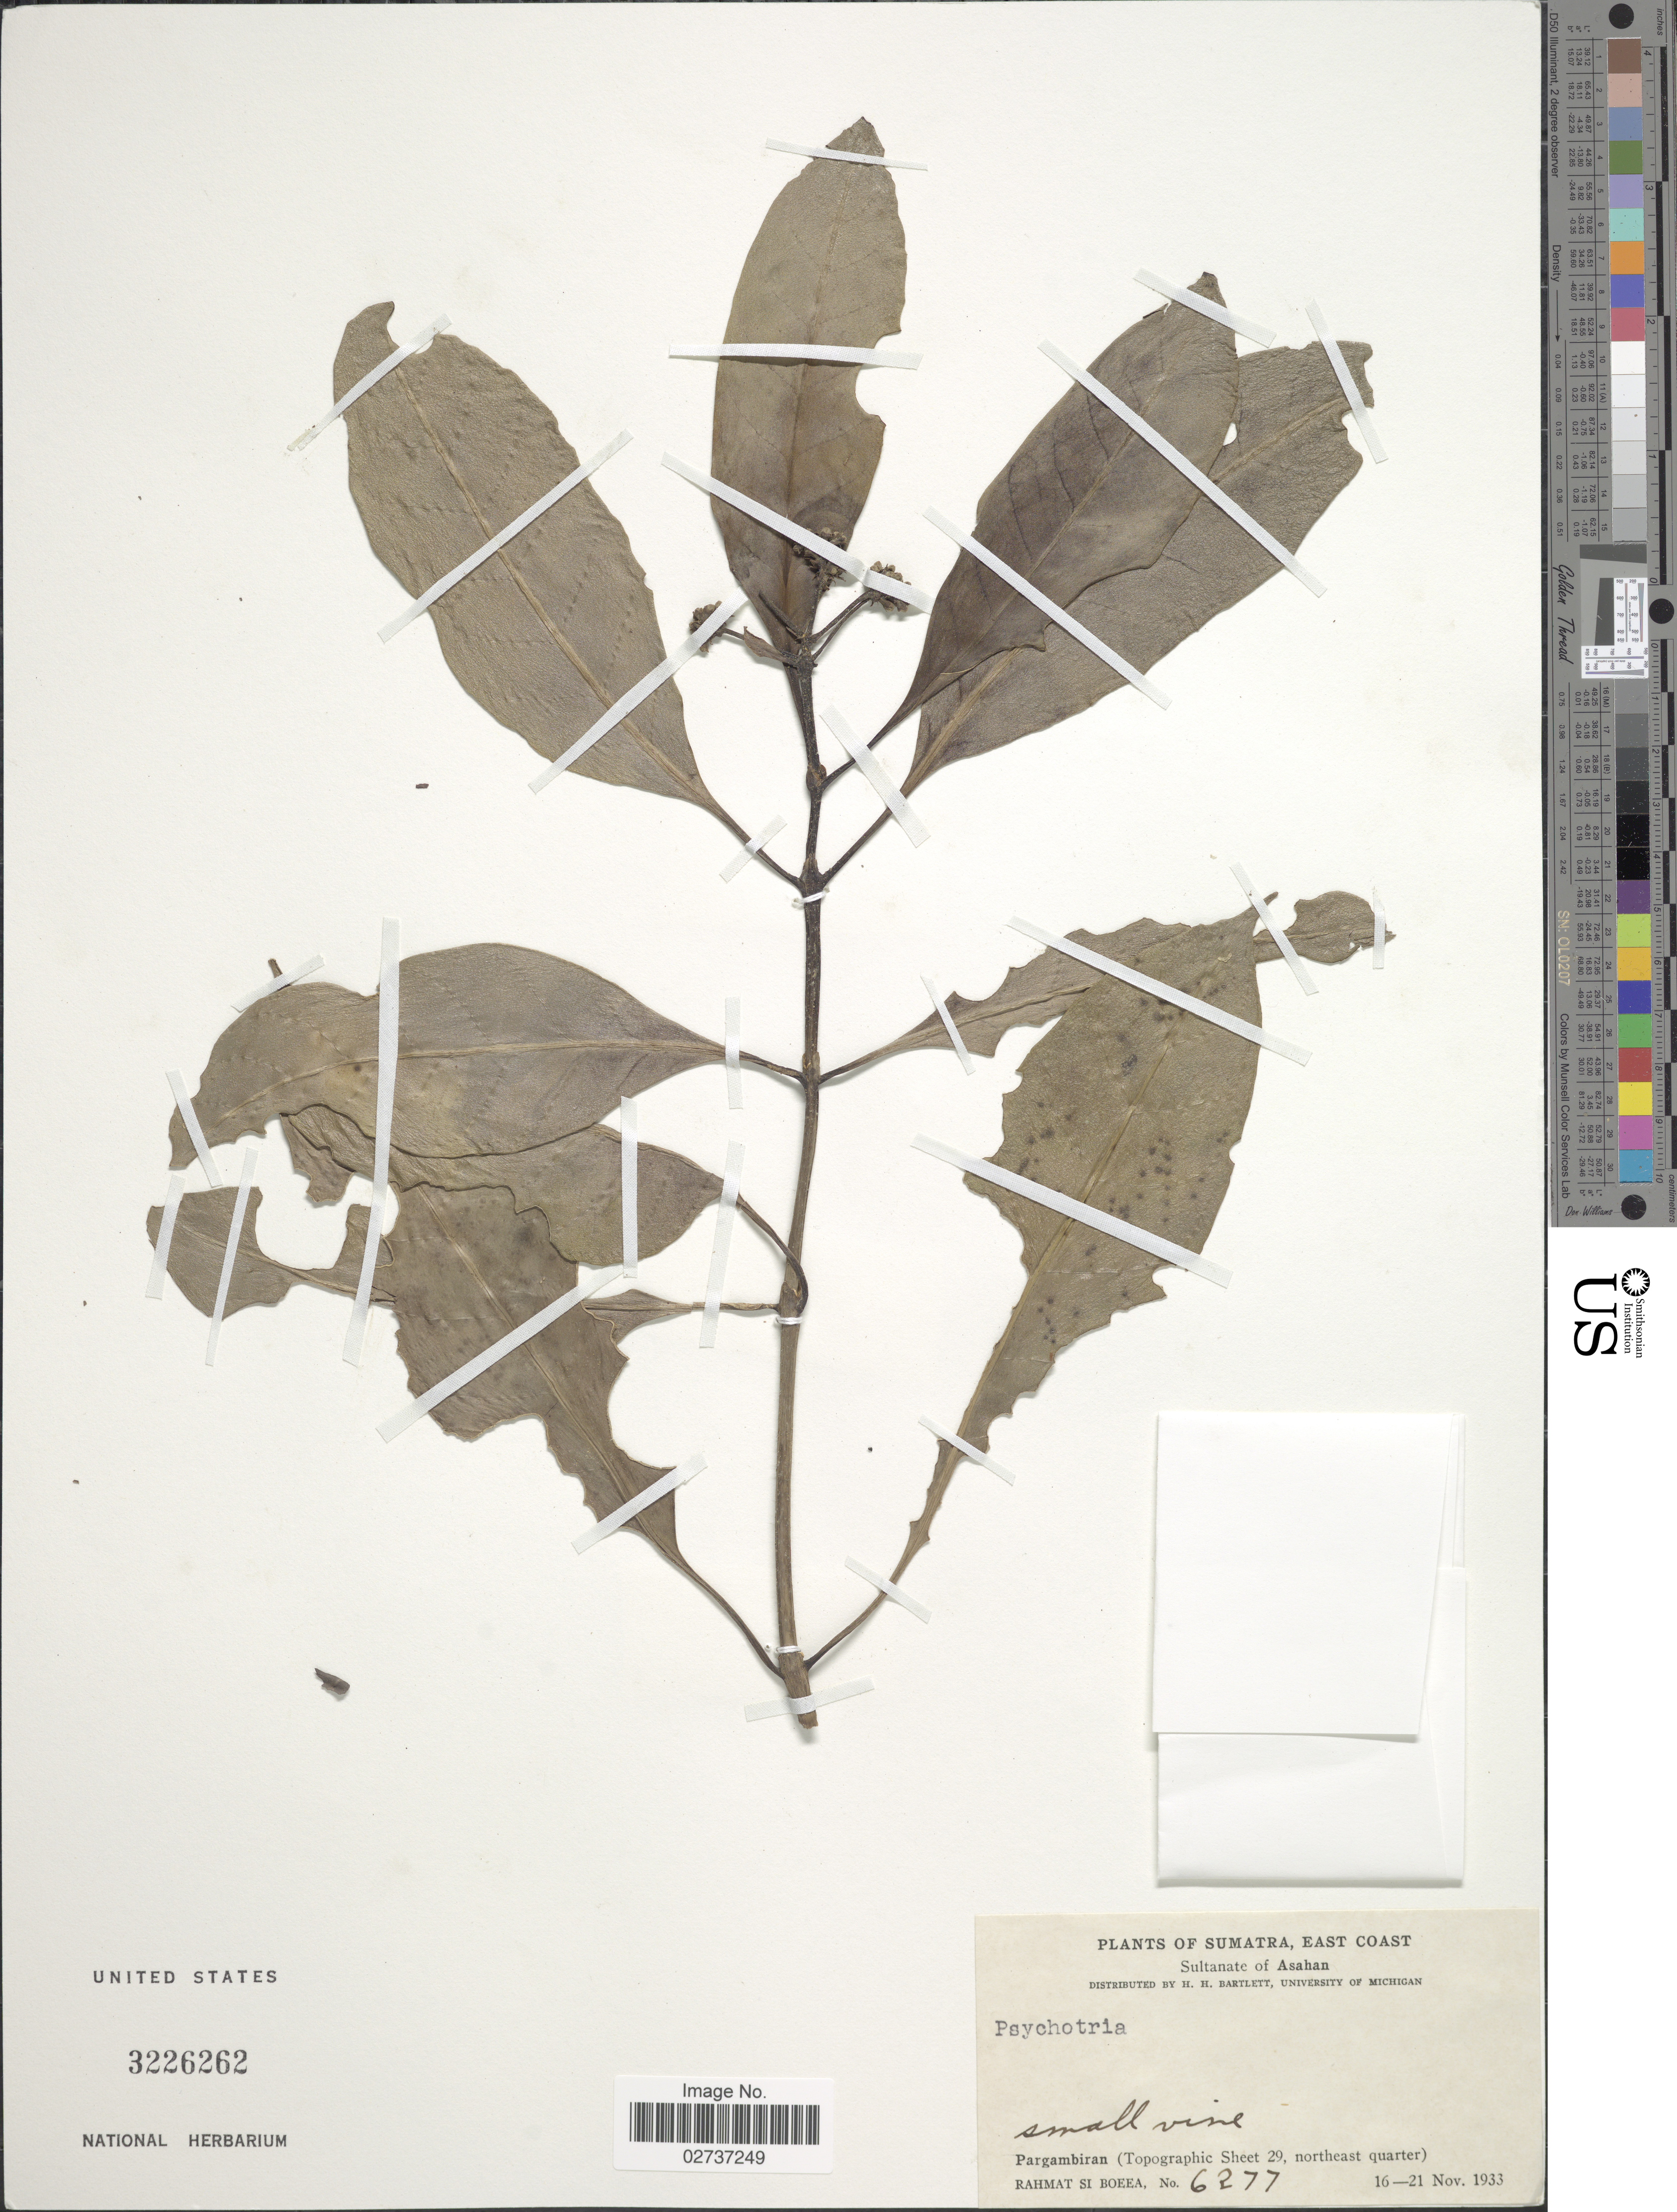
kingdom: Plantae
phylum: Tracheophyta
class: Magnoliopsida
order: Gentianales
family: Rubiaceae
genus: Psychotria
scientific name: Psychotria sp.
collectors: Rahmat Si Boeea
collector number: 6277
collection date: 1933-11-16/1933-11-21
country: Indonesia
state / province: Sumatra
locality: East Coast, Sultanate of Asahan, Pargambiran (Topographic Sheet 29, northeast quarter)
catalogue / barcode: US 3226262